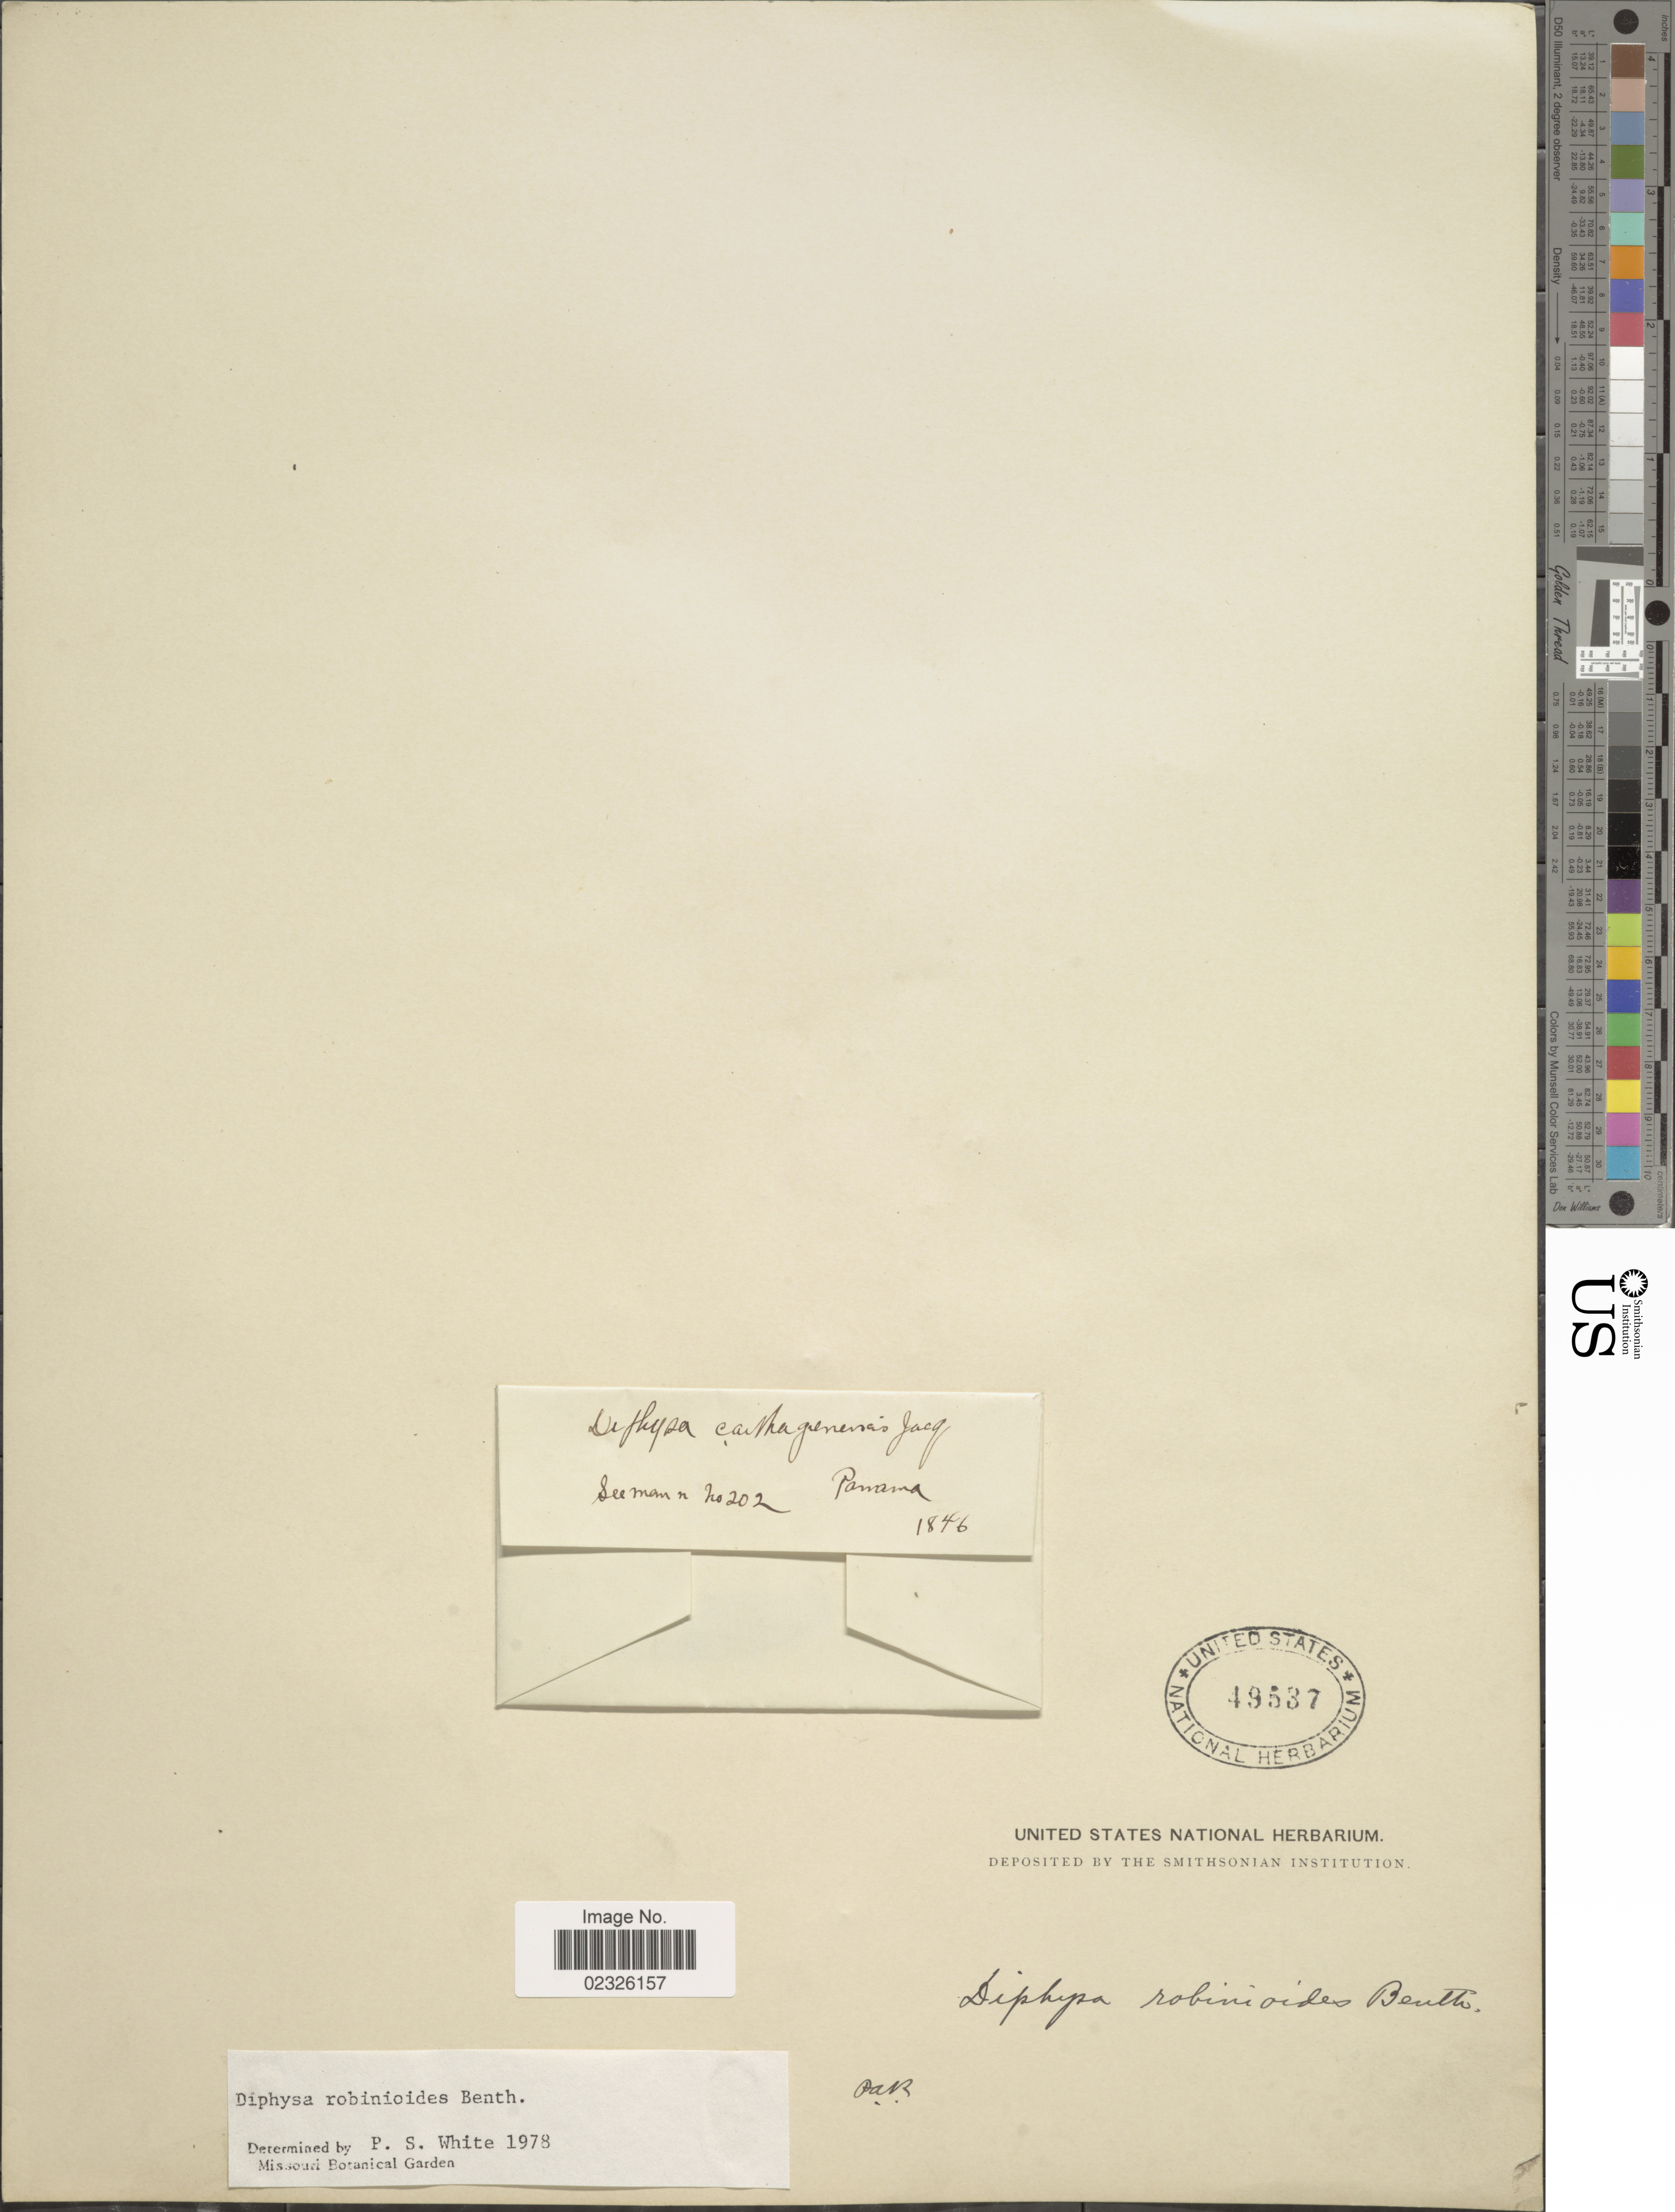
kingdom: Plantae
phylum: Tracheophyta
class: Magnoliopsida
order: Fabales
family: Fabaceae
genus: Diphysa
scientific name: Diphysa robinioides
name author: Benth.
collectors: Seeman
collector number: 202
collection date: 1846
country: Panama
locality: Panama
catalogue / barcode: US 49537